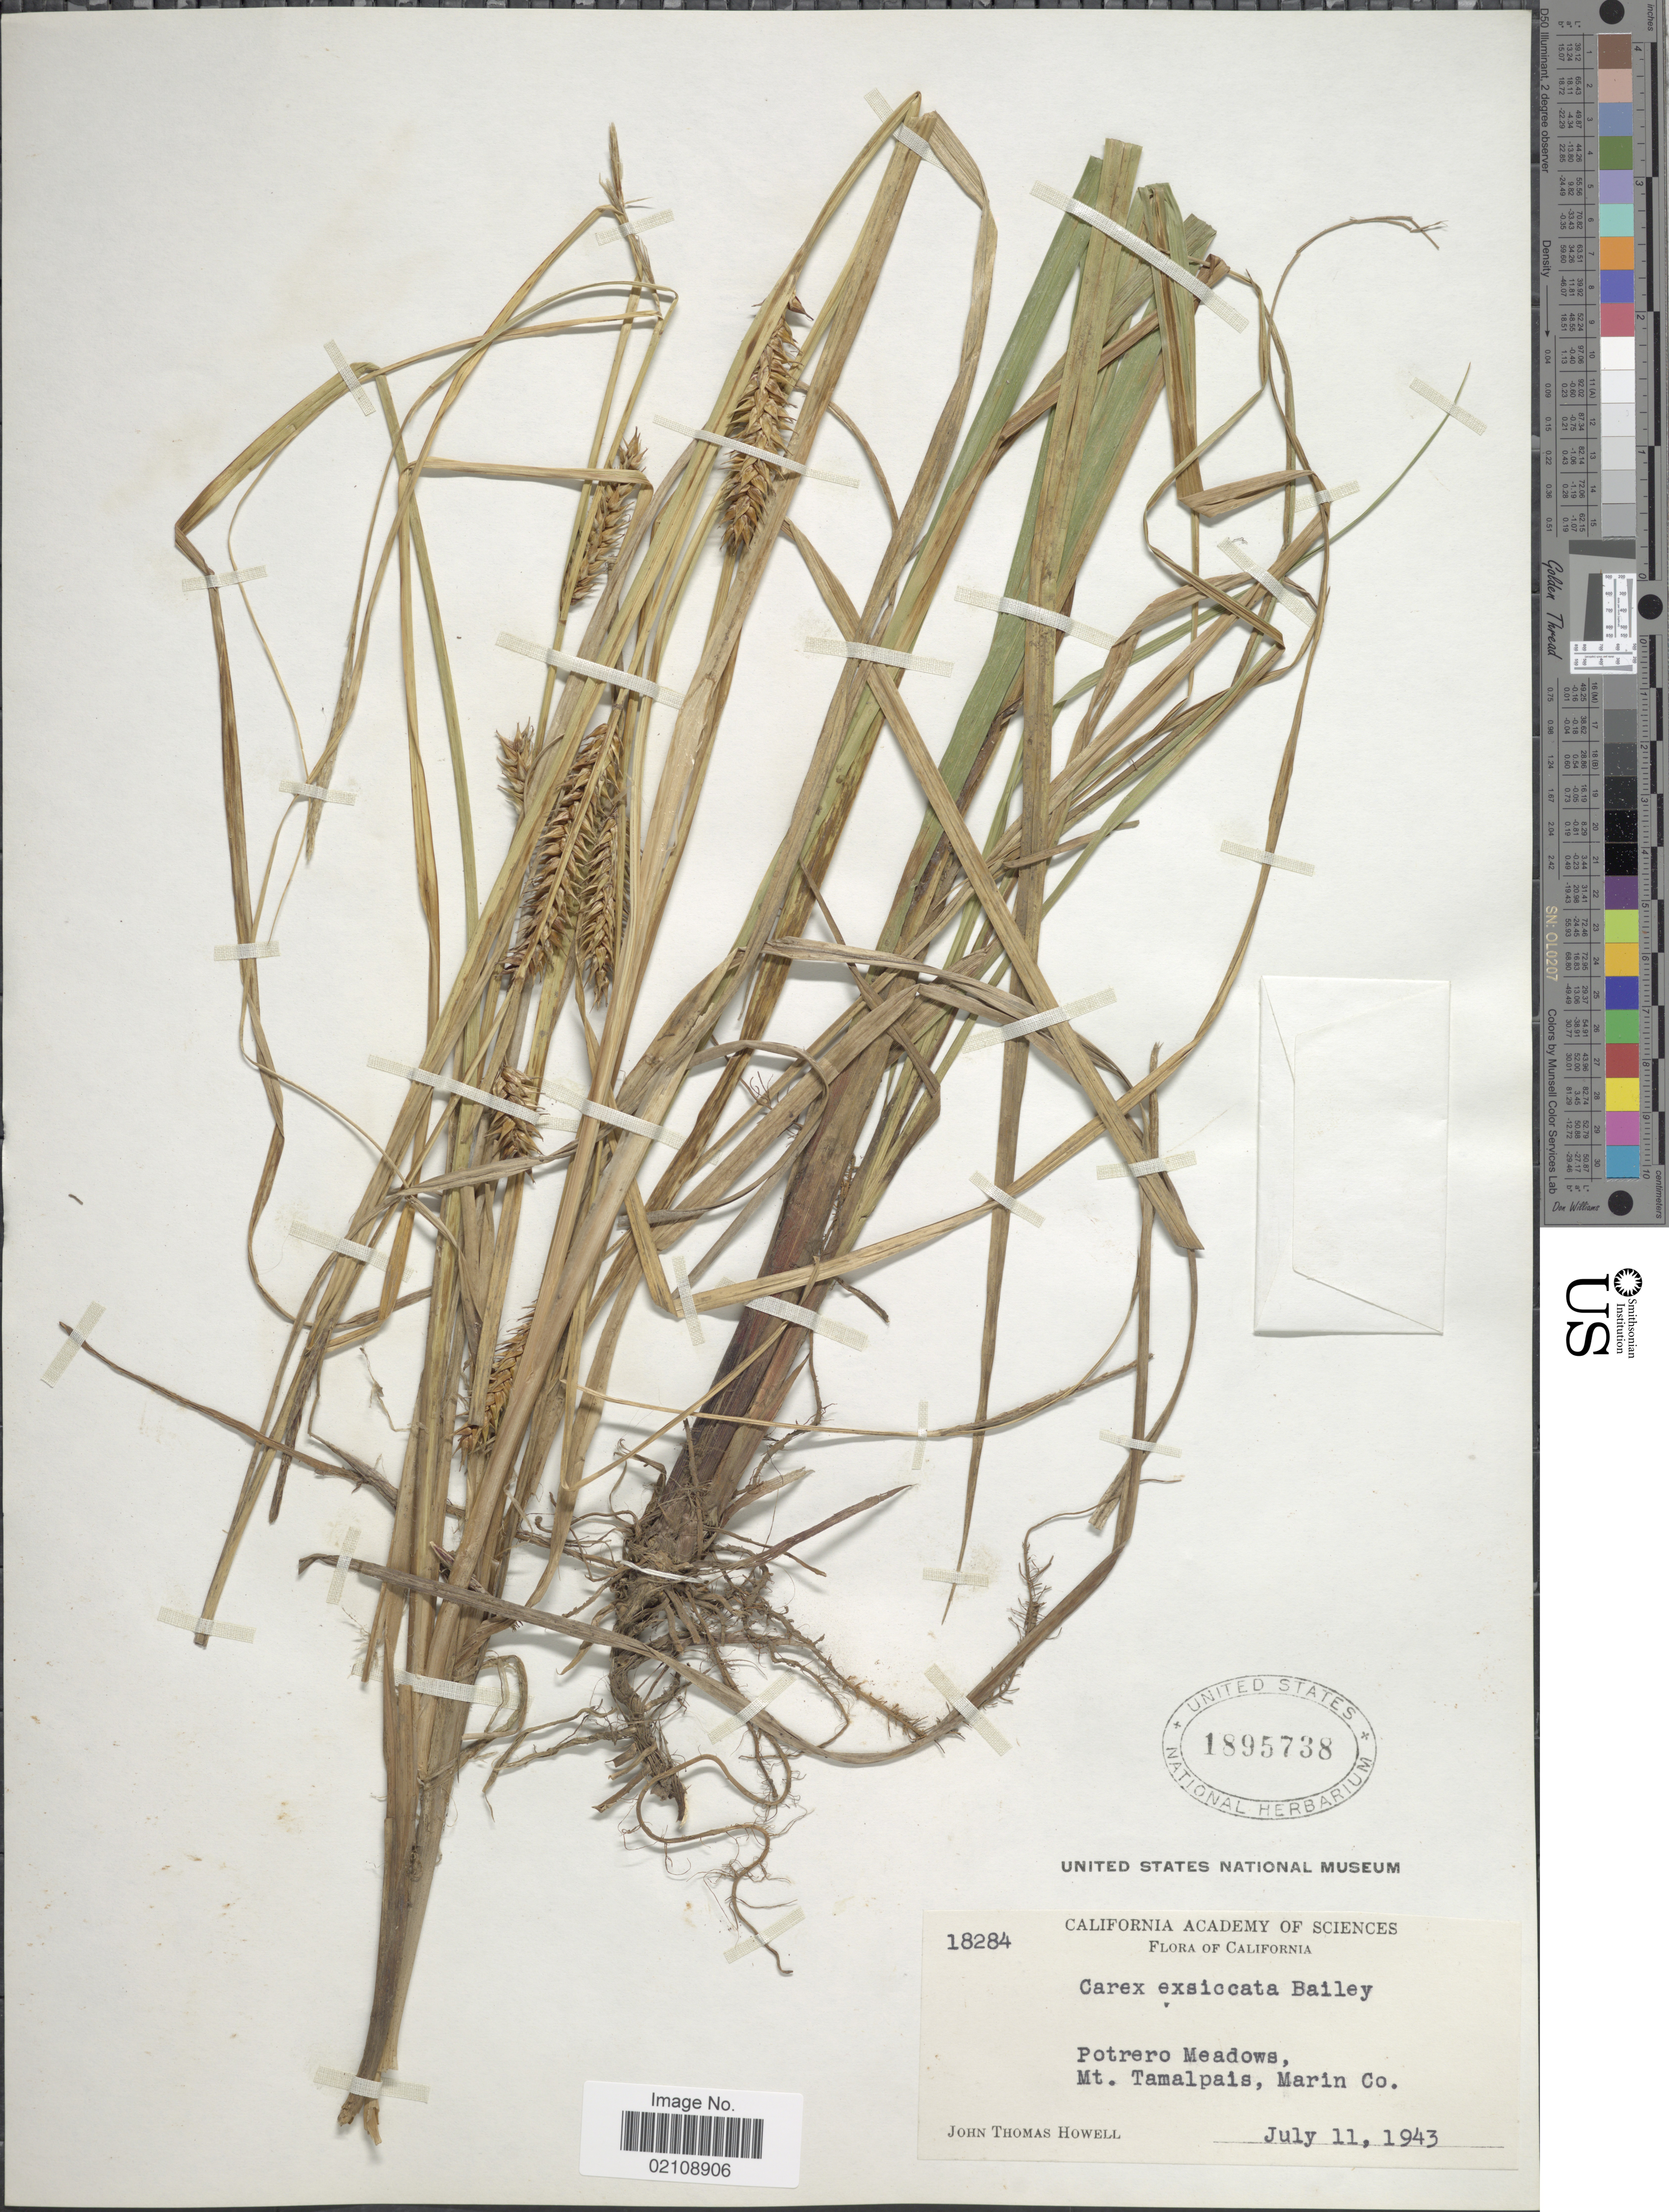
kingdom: Plantae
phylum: Tracheophyta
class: Liliopsida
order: Poales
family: Cyperaceae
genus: Carex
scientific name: Carex exsiccata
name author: L.H. Bailey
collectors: J. T. Howell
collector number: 18284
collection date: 1943-07-11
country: United States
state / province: California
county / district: Marin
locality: Potrero Meadows, Mt. Tamalpais, Marin Co.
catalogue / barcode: US 1895738